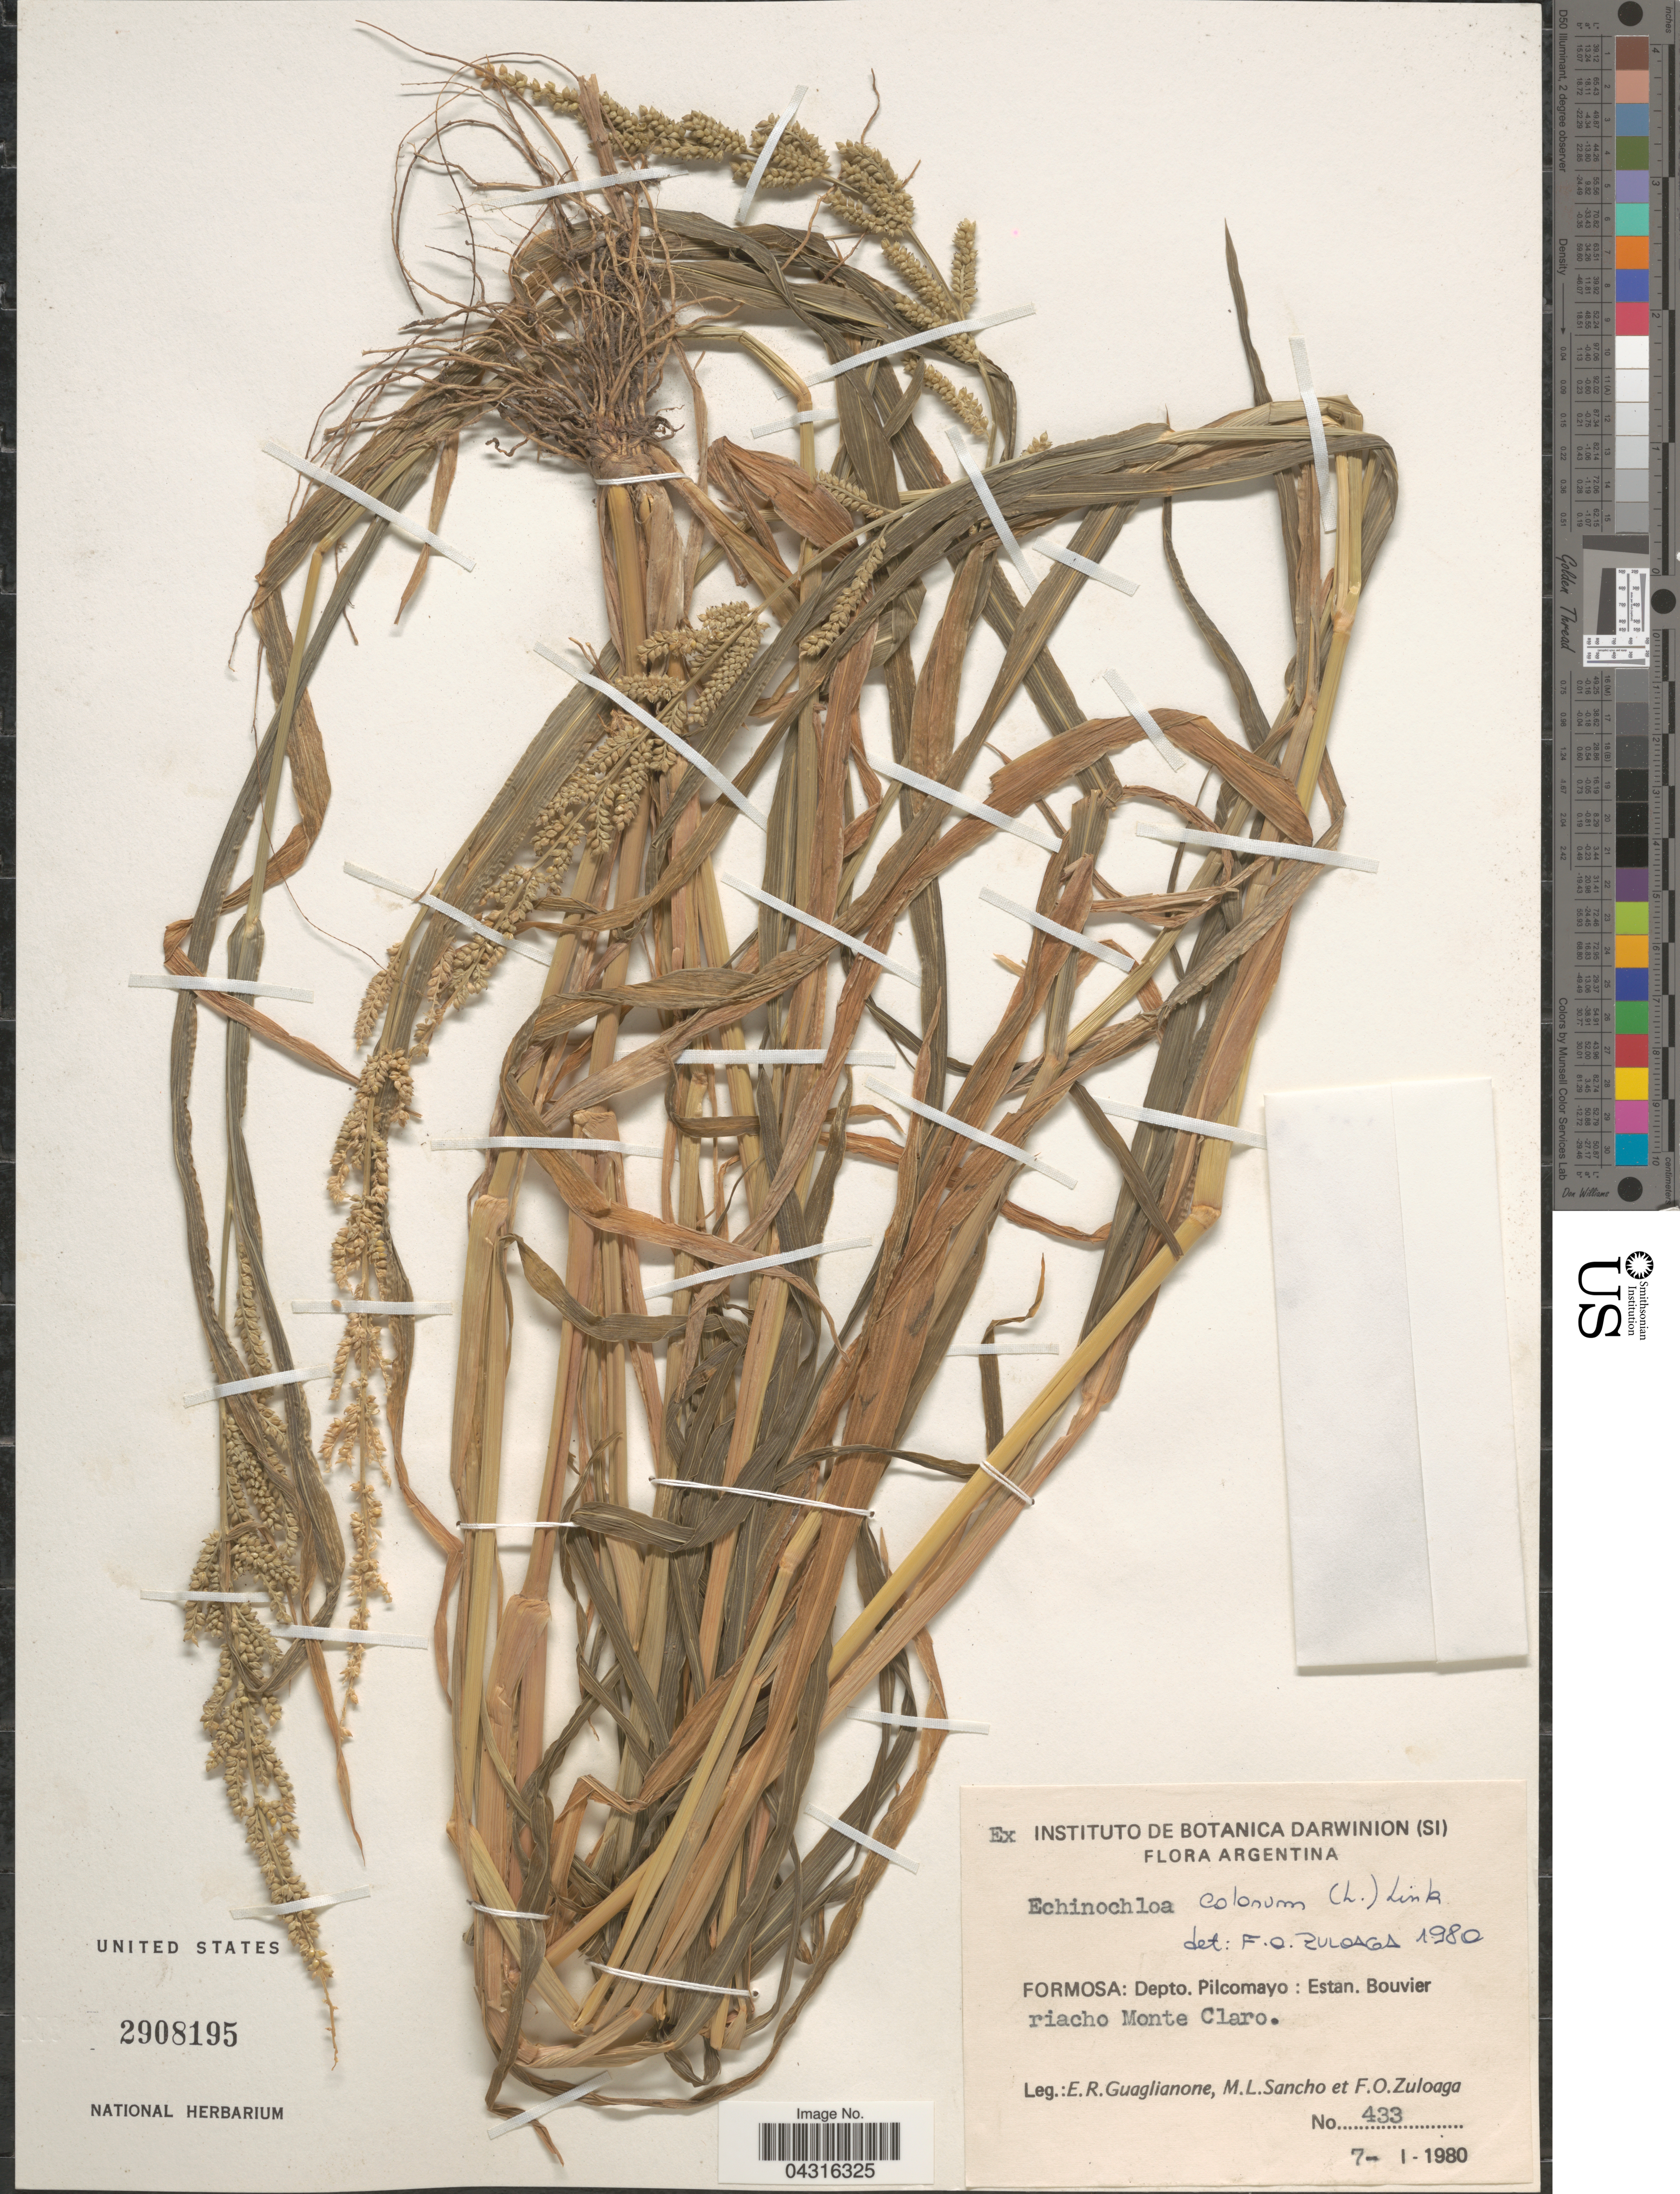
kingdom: Plantae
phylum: Tracheophyta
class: Liliopsida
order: Poales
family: Poaceae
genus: Echinochloa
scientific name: Echinochloa colona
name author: (L.) Link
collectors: E. R. Guaglianone, M. L. Sancho & F. O. Zuloaga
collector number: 433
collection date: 1980-01-07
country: Argentina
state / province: Formosa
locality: Depto. Pilcomayo: Estan. Bouvier riacho Monte Claro.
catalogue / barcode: US 2908195